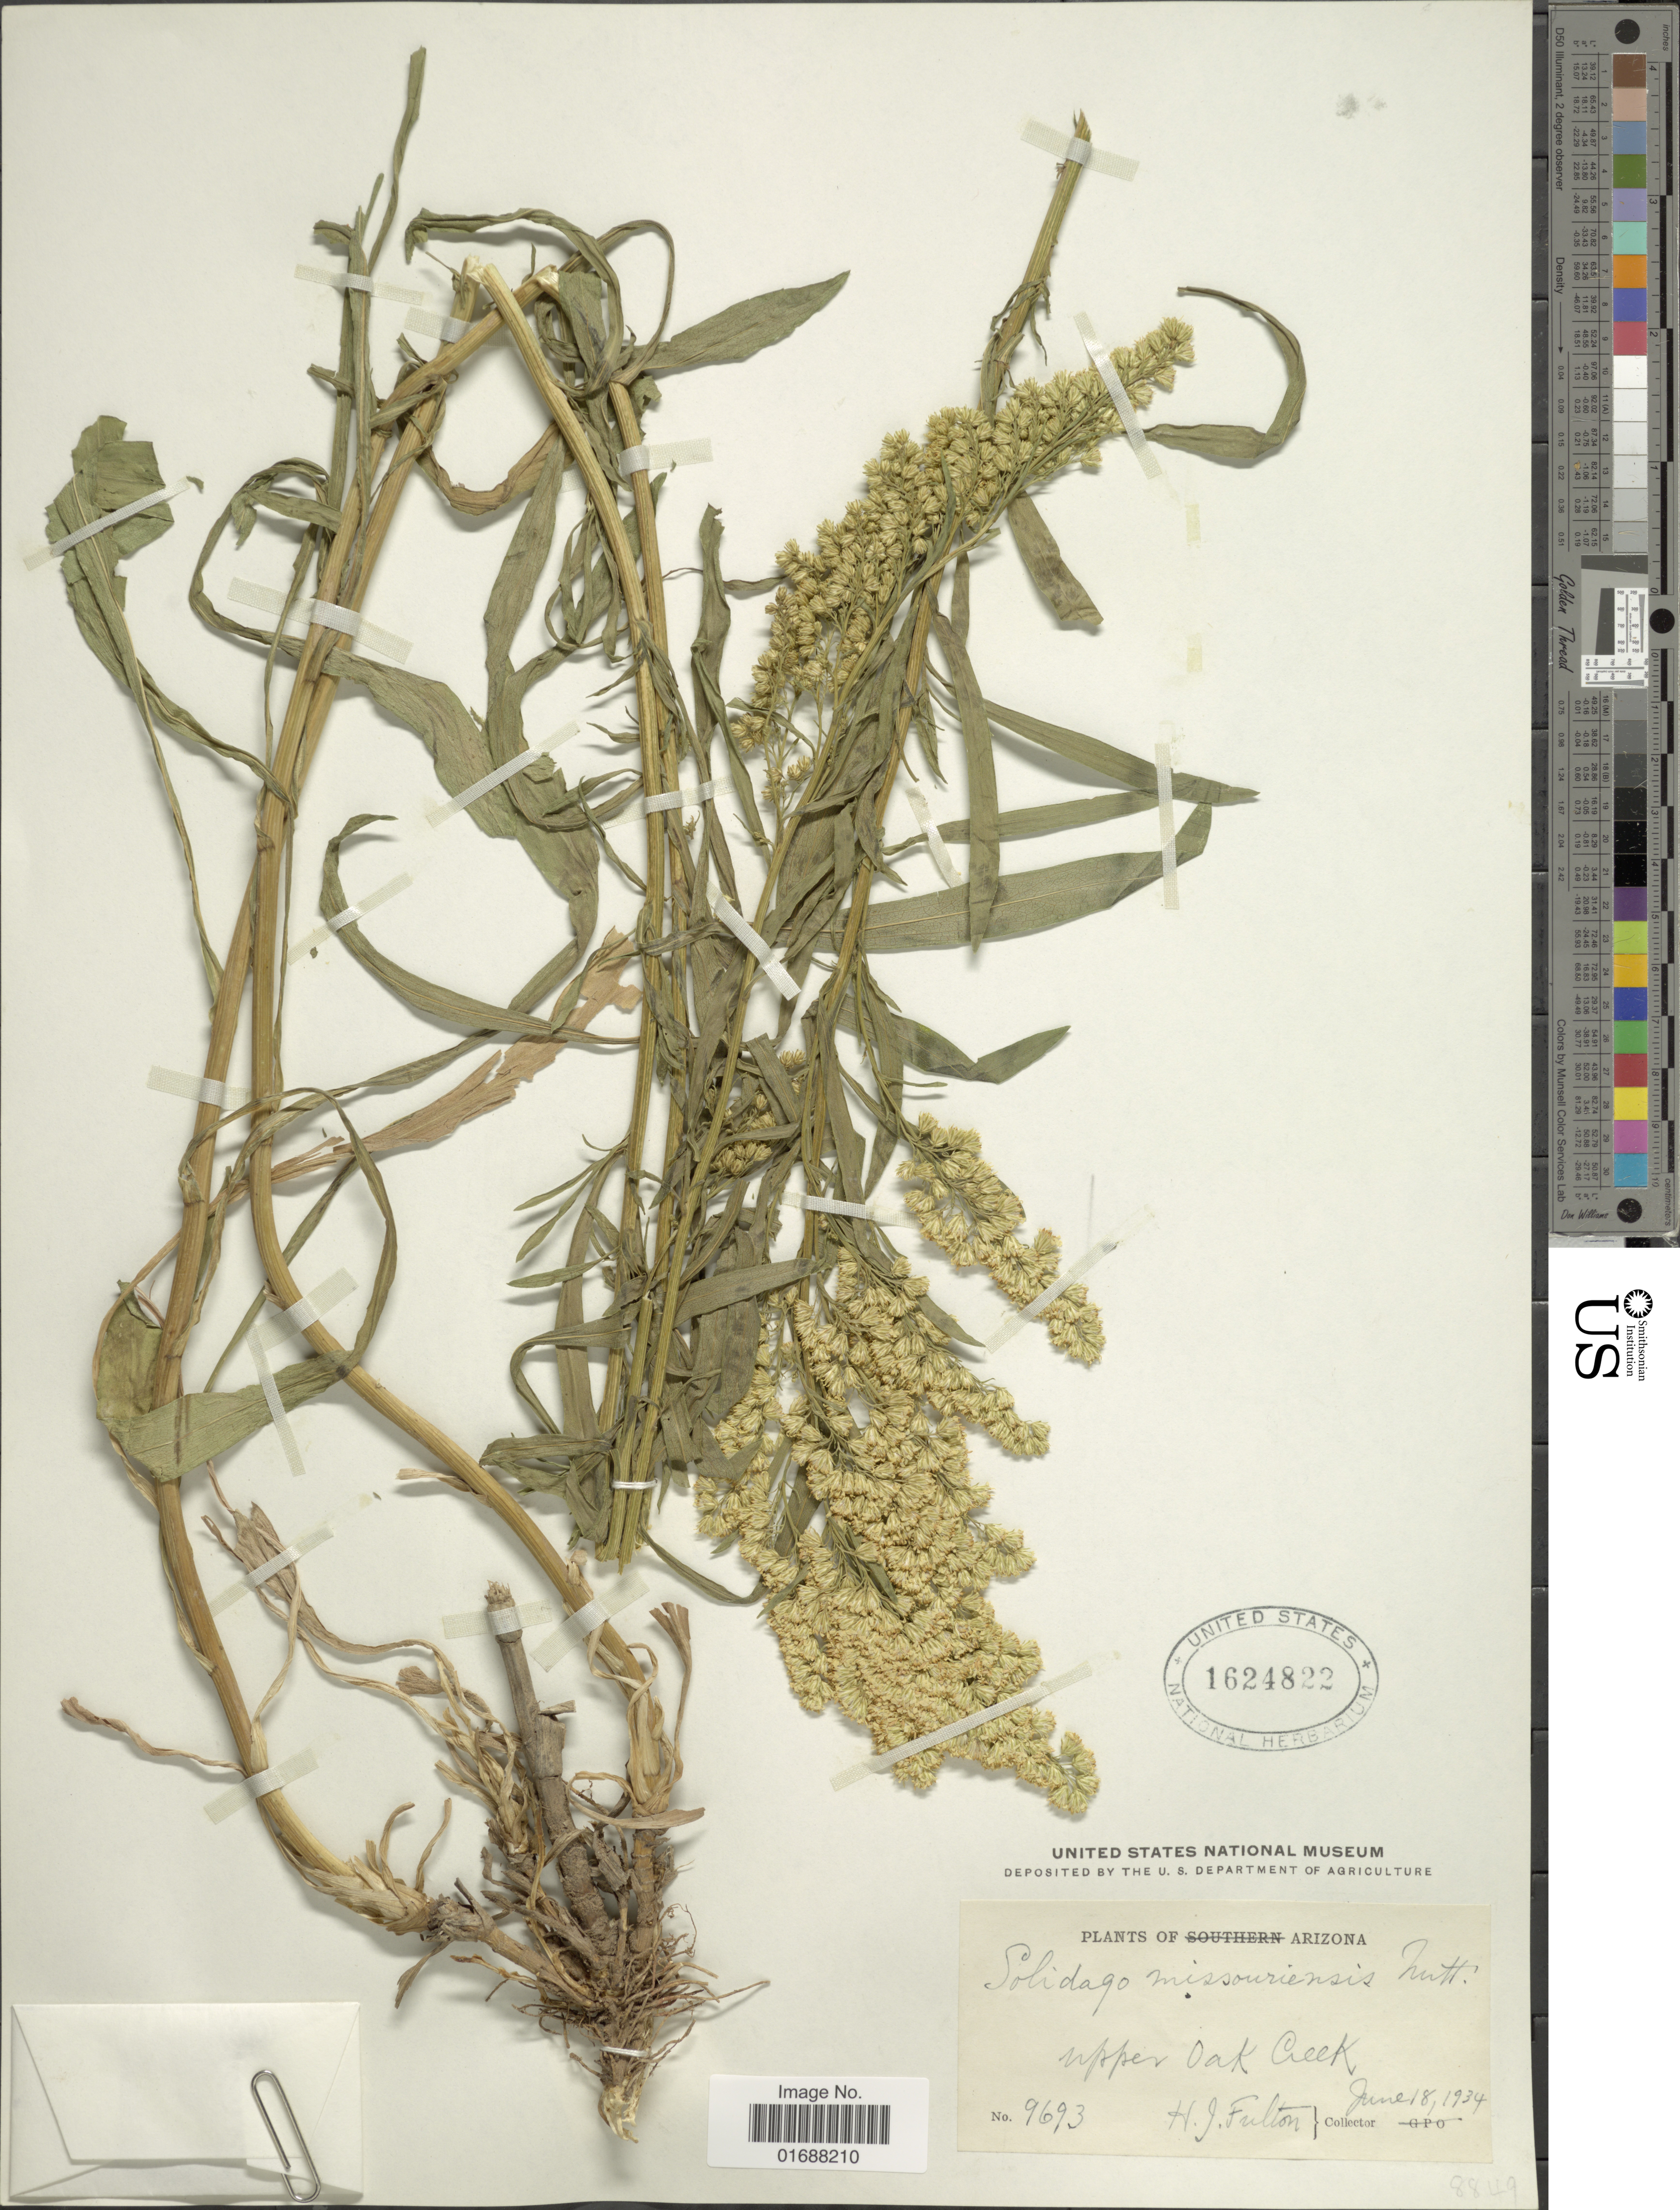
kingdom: Plantae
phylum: Tracheophyta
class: Magnoliopsida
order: Asterales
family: Asteraceae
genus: Solidago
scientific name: Solidago missouriensis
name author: Nutt.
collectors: H. Fulton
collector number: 9693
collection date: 1934-06-18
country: United States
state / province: Arizona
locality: Upper Oak Creek.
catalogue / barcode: US 1624822